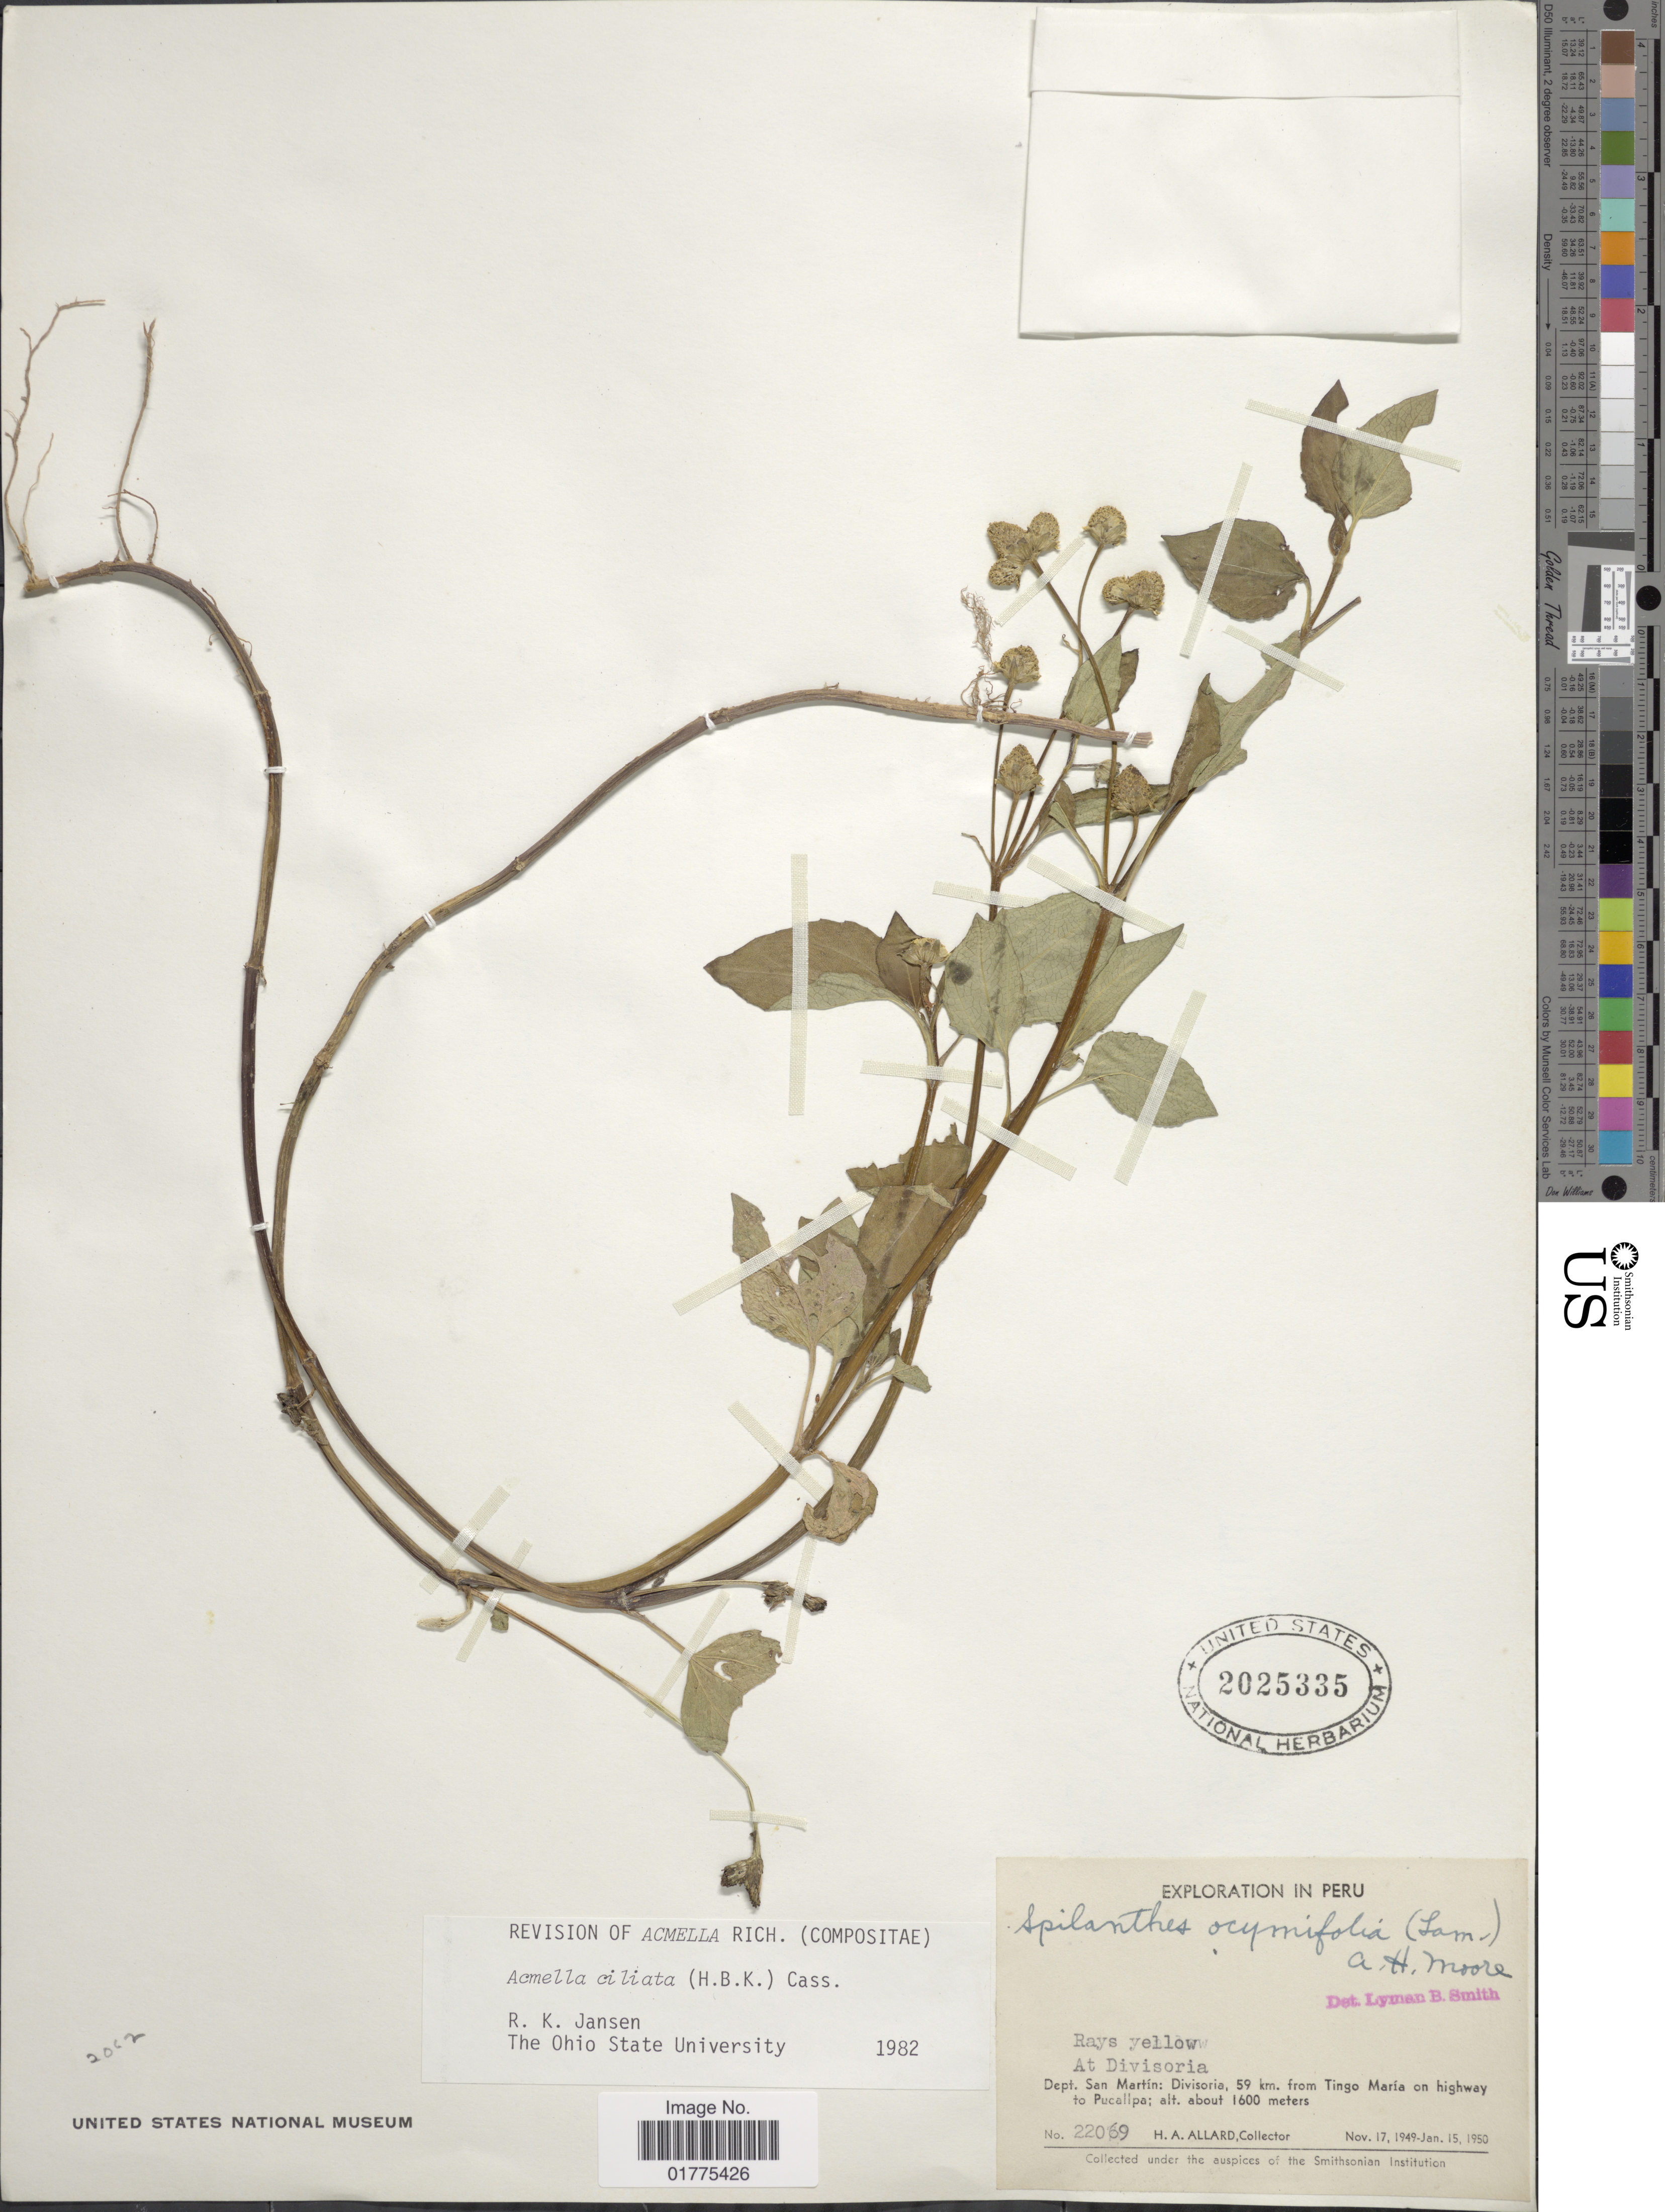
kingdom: Plantae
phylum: Tracheophyta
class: Magnoliopsida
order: Asterales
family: Asteraceae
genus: Acmella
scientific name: Acmella ciliata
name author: (Kunth) Cass.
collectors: H. A. Allard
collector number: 22069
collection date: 1950-01-15/1950-11-17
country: Peru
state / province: San Martín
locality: At Divisoria, Dept. San Martin: Divisoria, 59 km. from Tingo Maria on highway to Pucallpa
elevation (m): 1600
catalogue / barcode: US 2025335